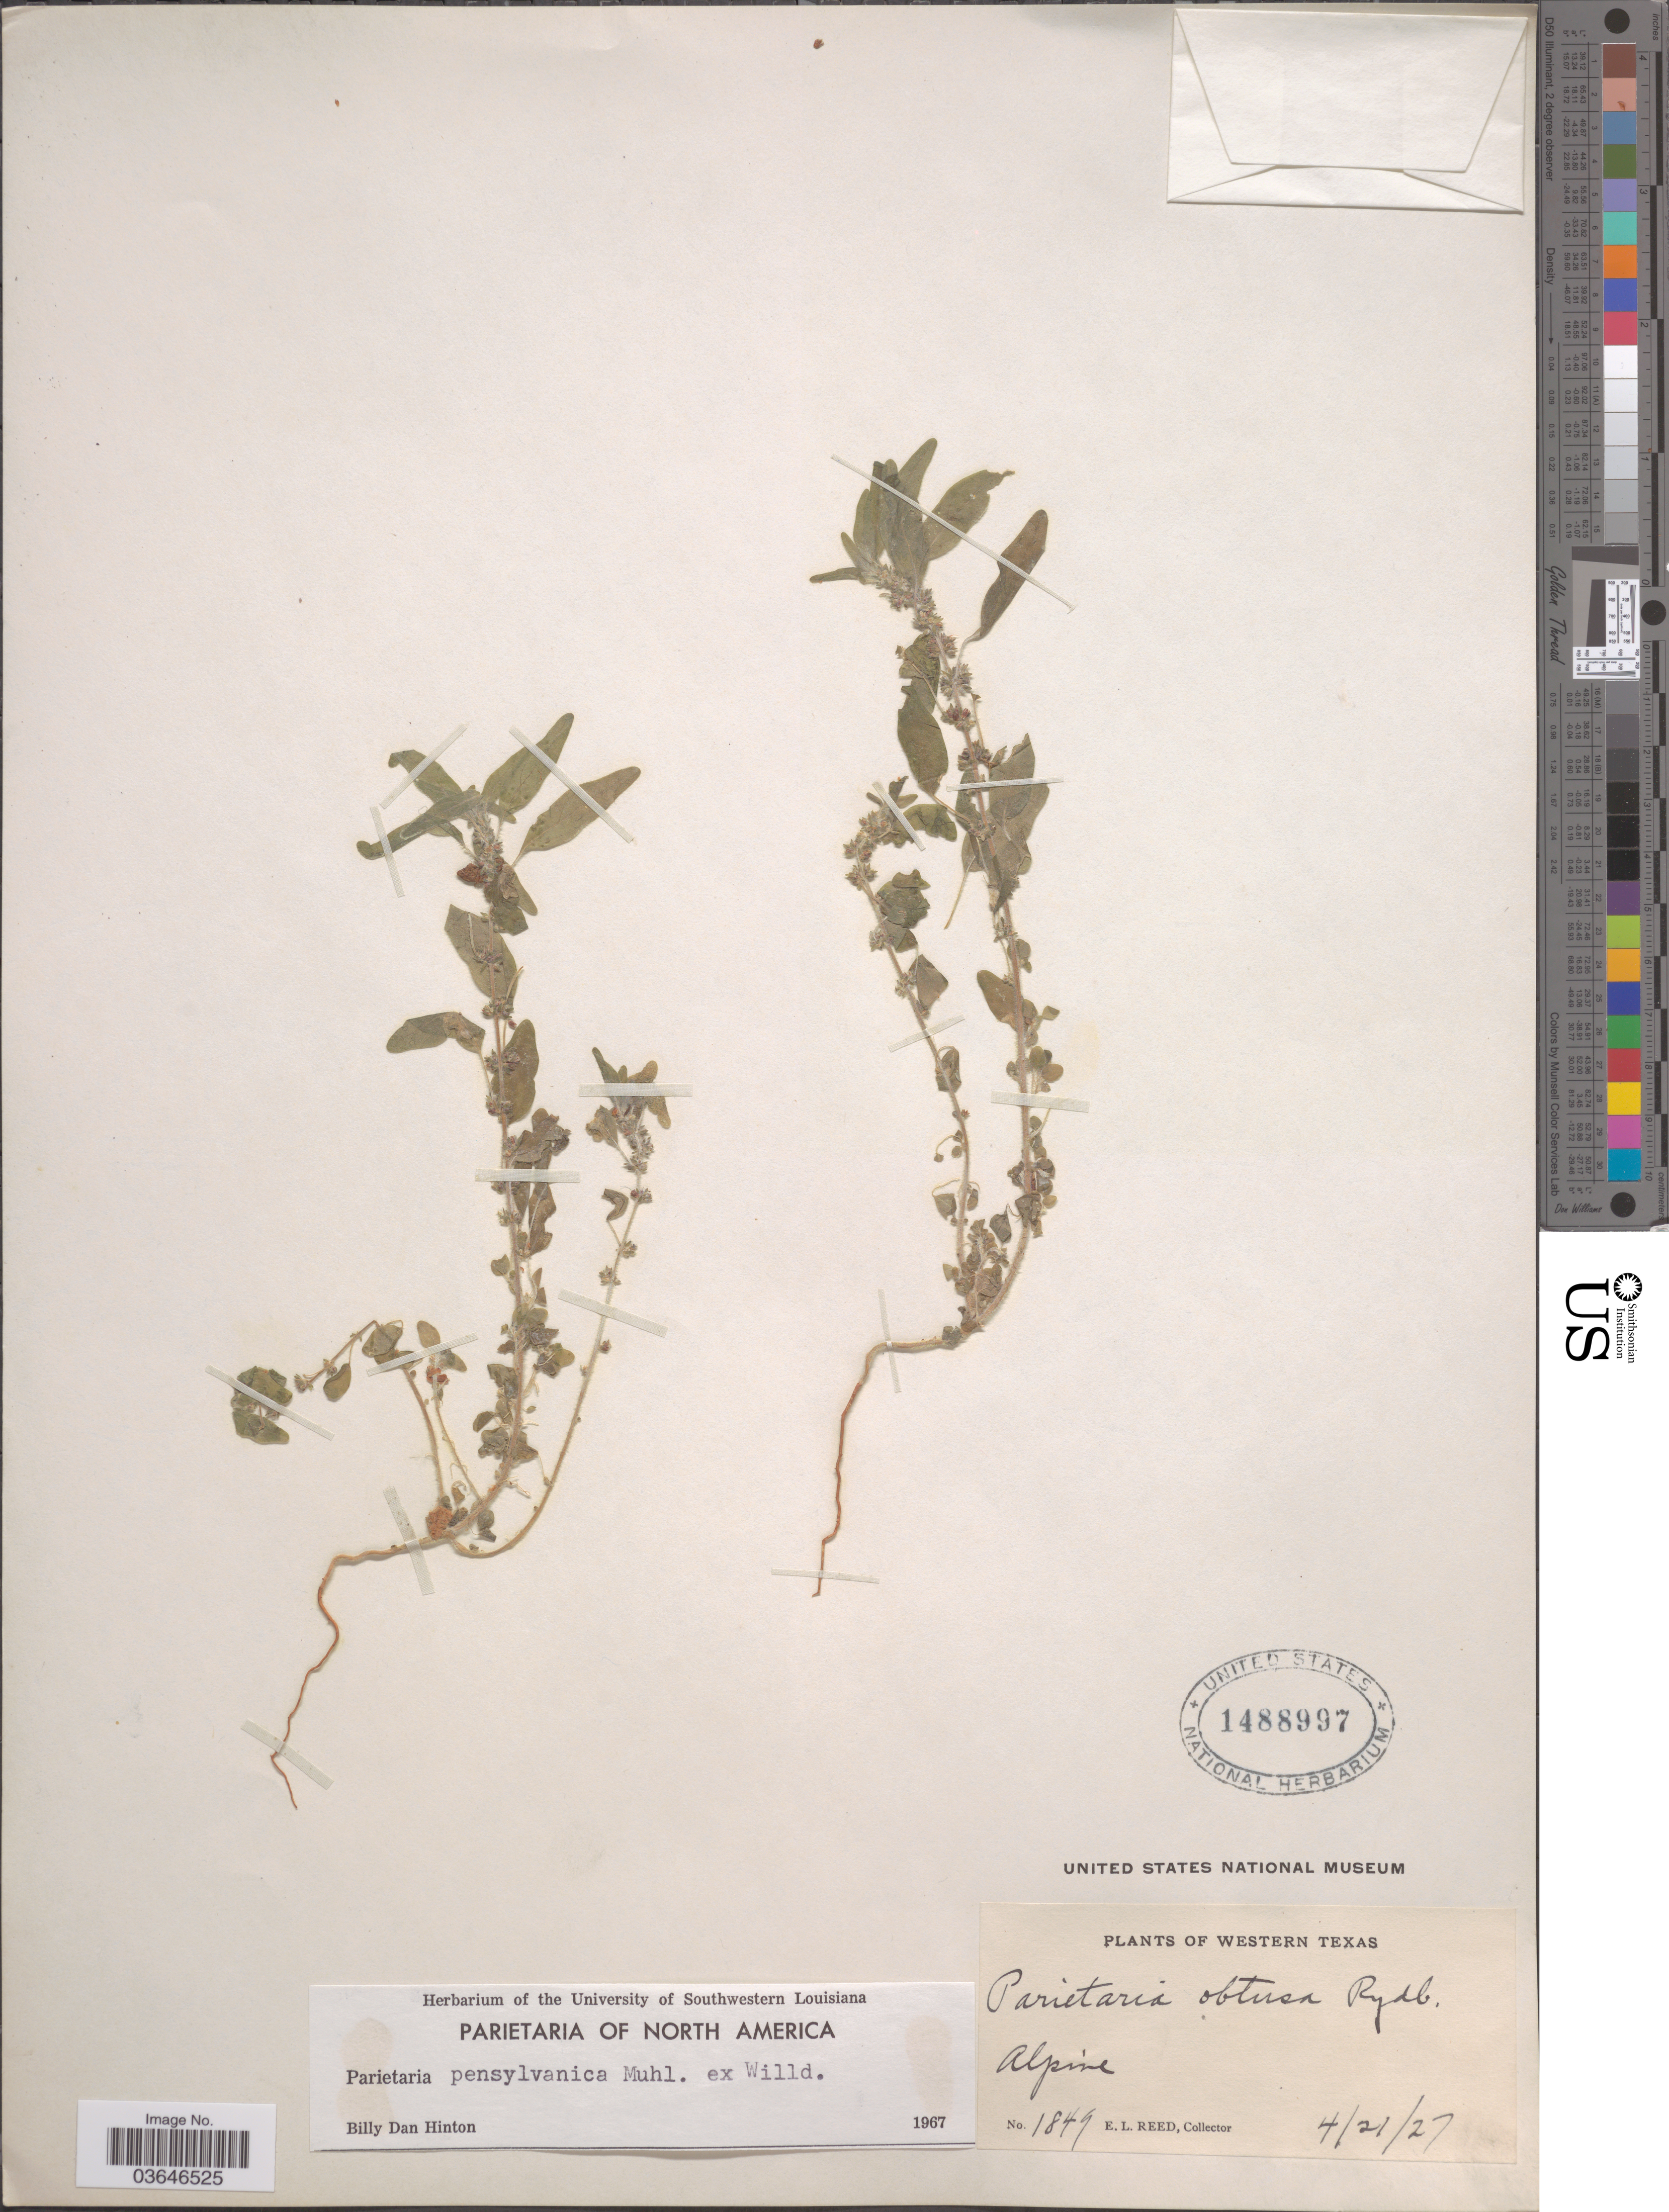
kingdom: Plantae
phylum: Tracheophyta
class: Magnoliopsida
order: Rosales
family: Urticaceae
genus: Parietaria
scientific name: Parietaria pensylvanica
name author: Muhl. ex Willd.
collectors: E. Reed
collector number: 1849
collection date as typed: Transcribed d/m/y: 21/4/27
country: United States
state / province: Texas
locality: Western Texas. Alpine.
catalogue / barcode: US 1488997